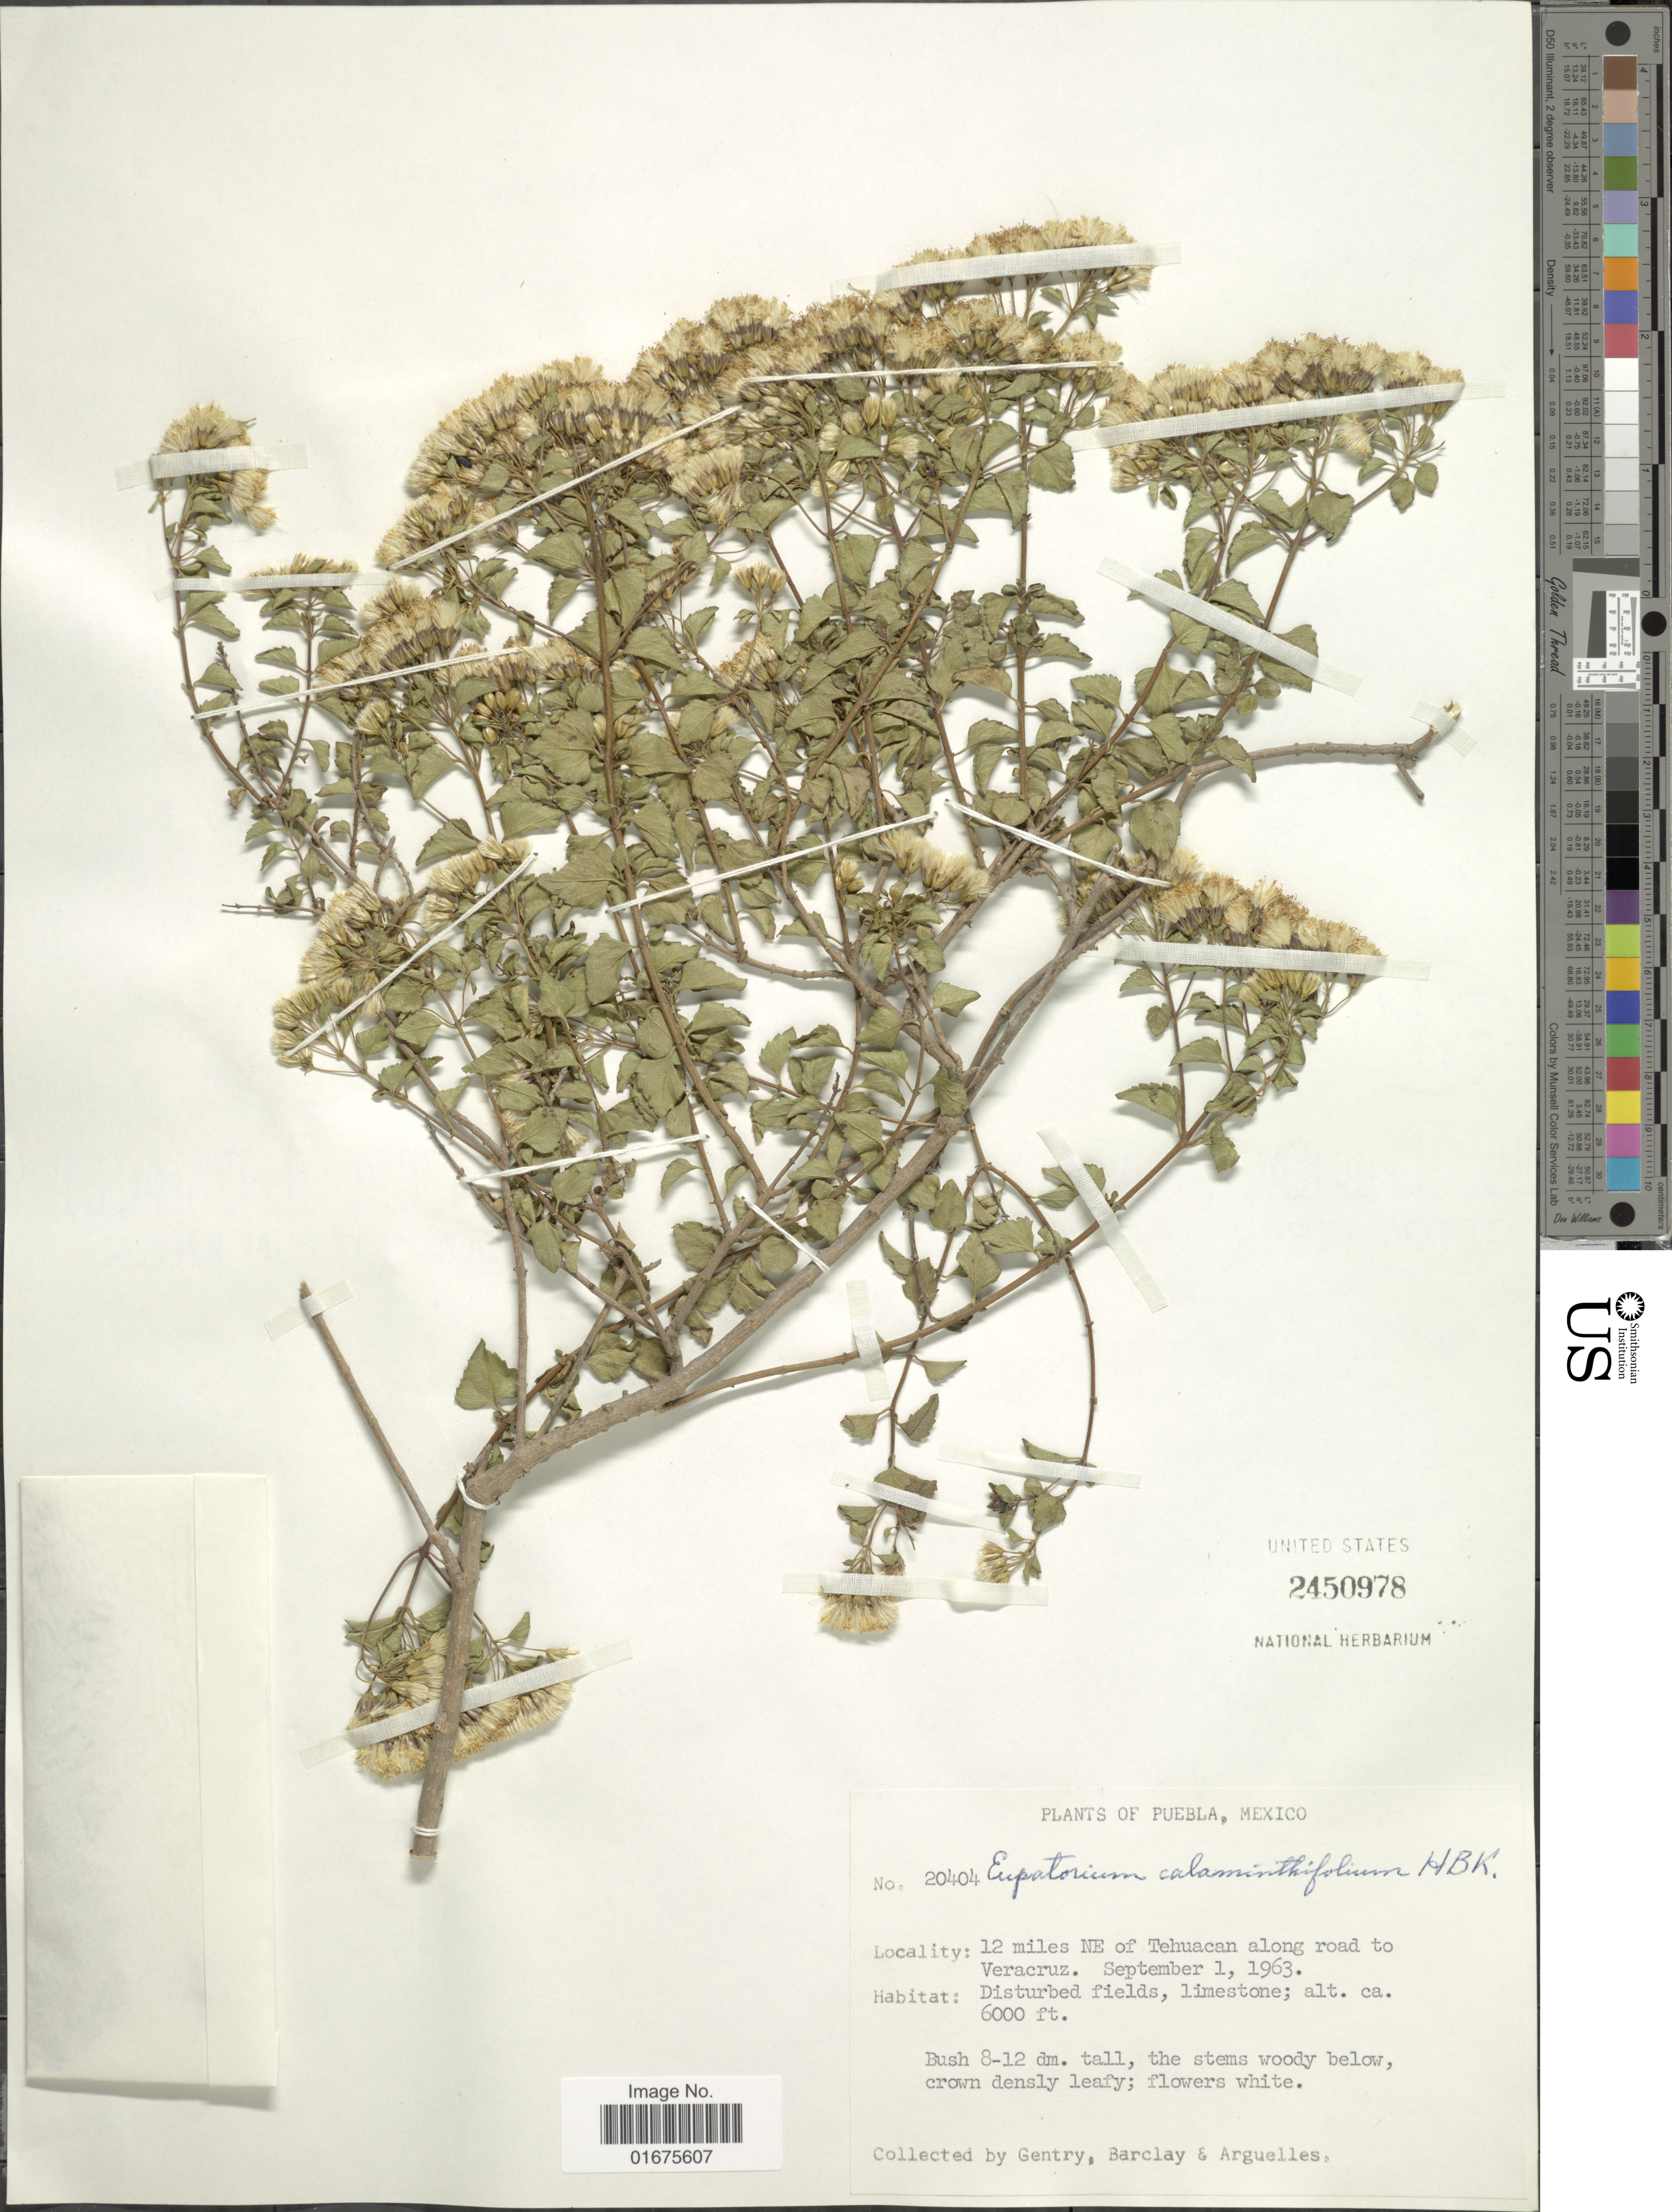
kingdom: Plantae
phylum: Tracheophyta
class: Magnoliopsida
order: Asterales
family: Asteraceae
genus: Ageratina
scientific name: Ageratina calaminthaefolia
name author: (Kunth) R.M. King & H. Rob.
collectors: Gentry, --, -- Barclay & Arguelles, --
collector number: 20404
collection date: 1963-09-01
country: Mexico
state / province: Puebla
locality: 12 miles NE of Tehuacan along road to Veracruz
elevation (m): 1829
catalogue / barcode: US 2450978